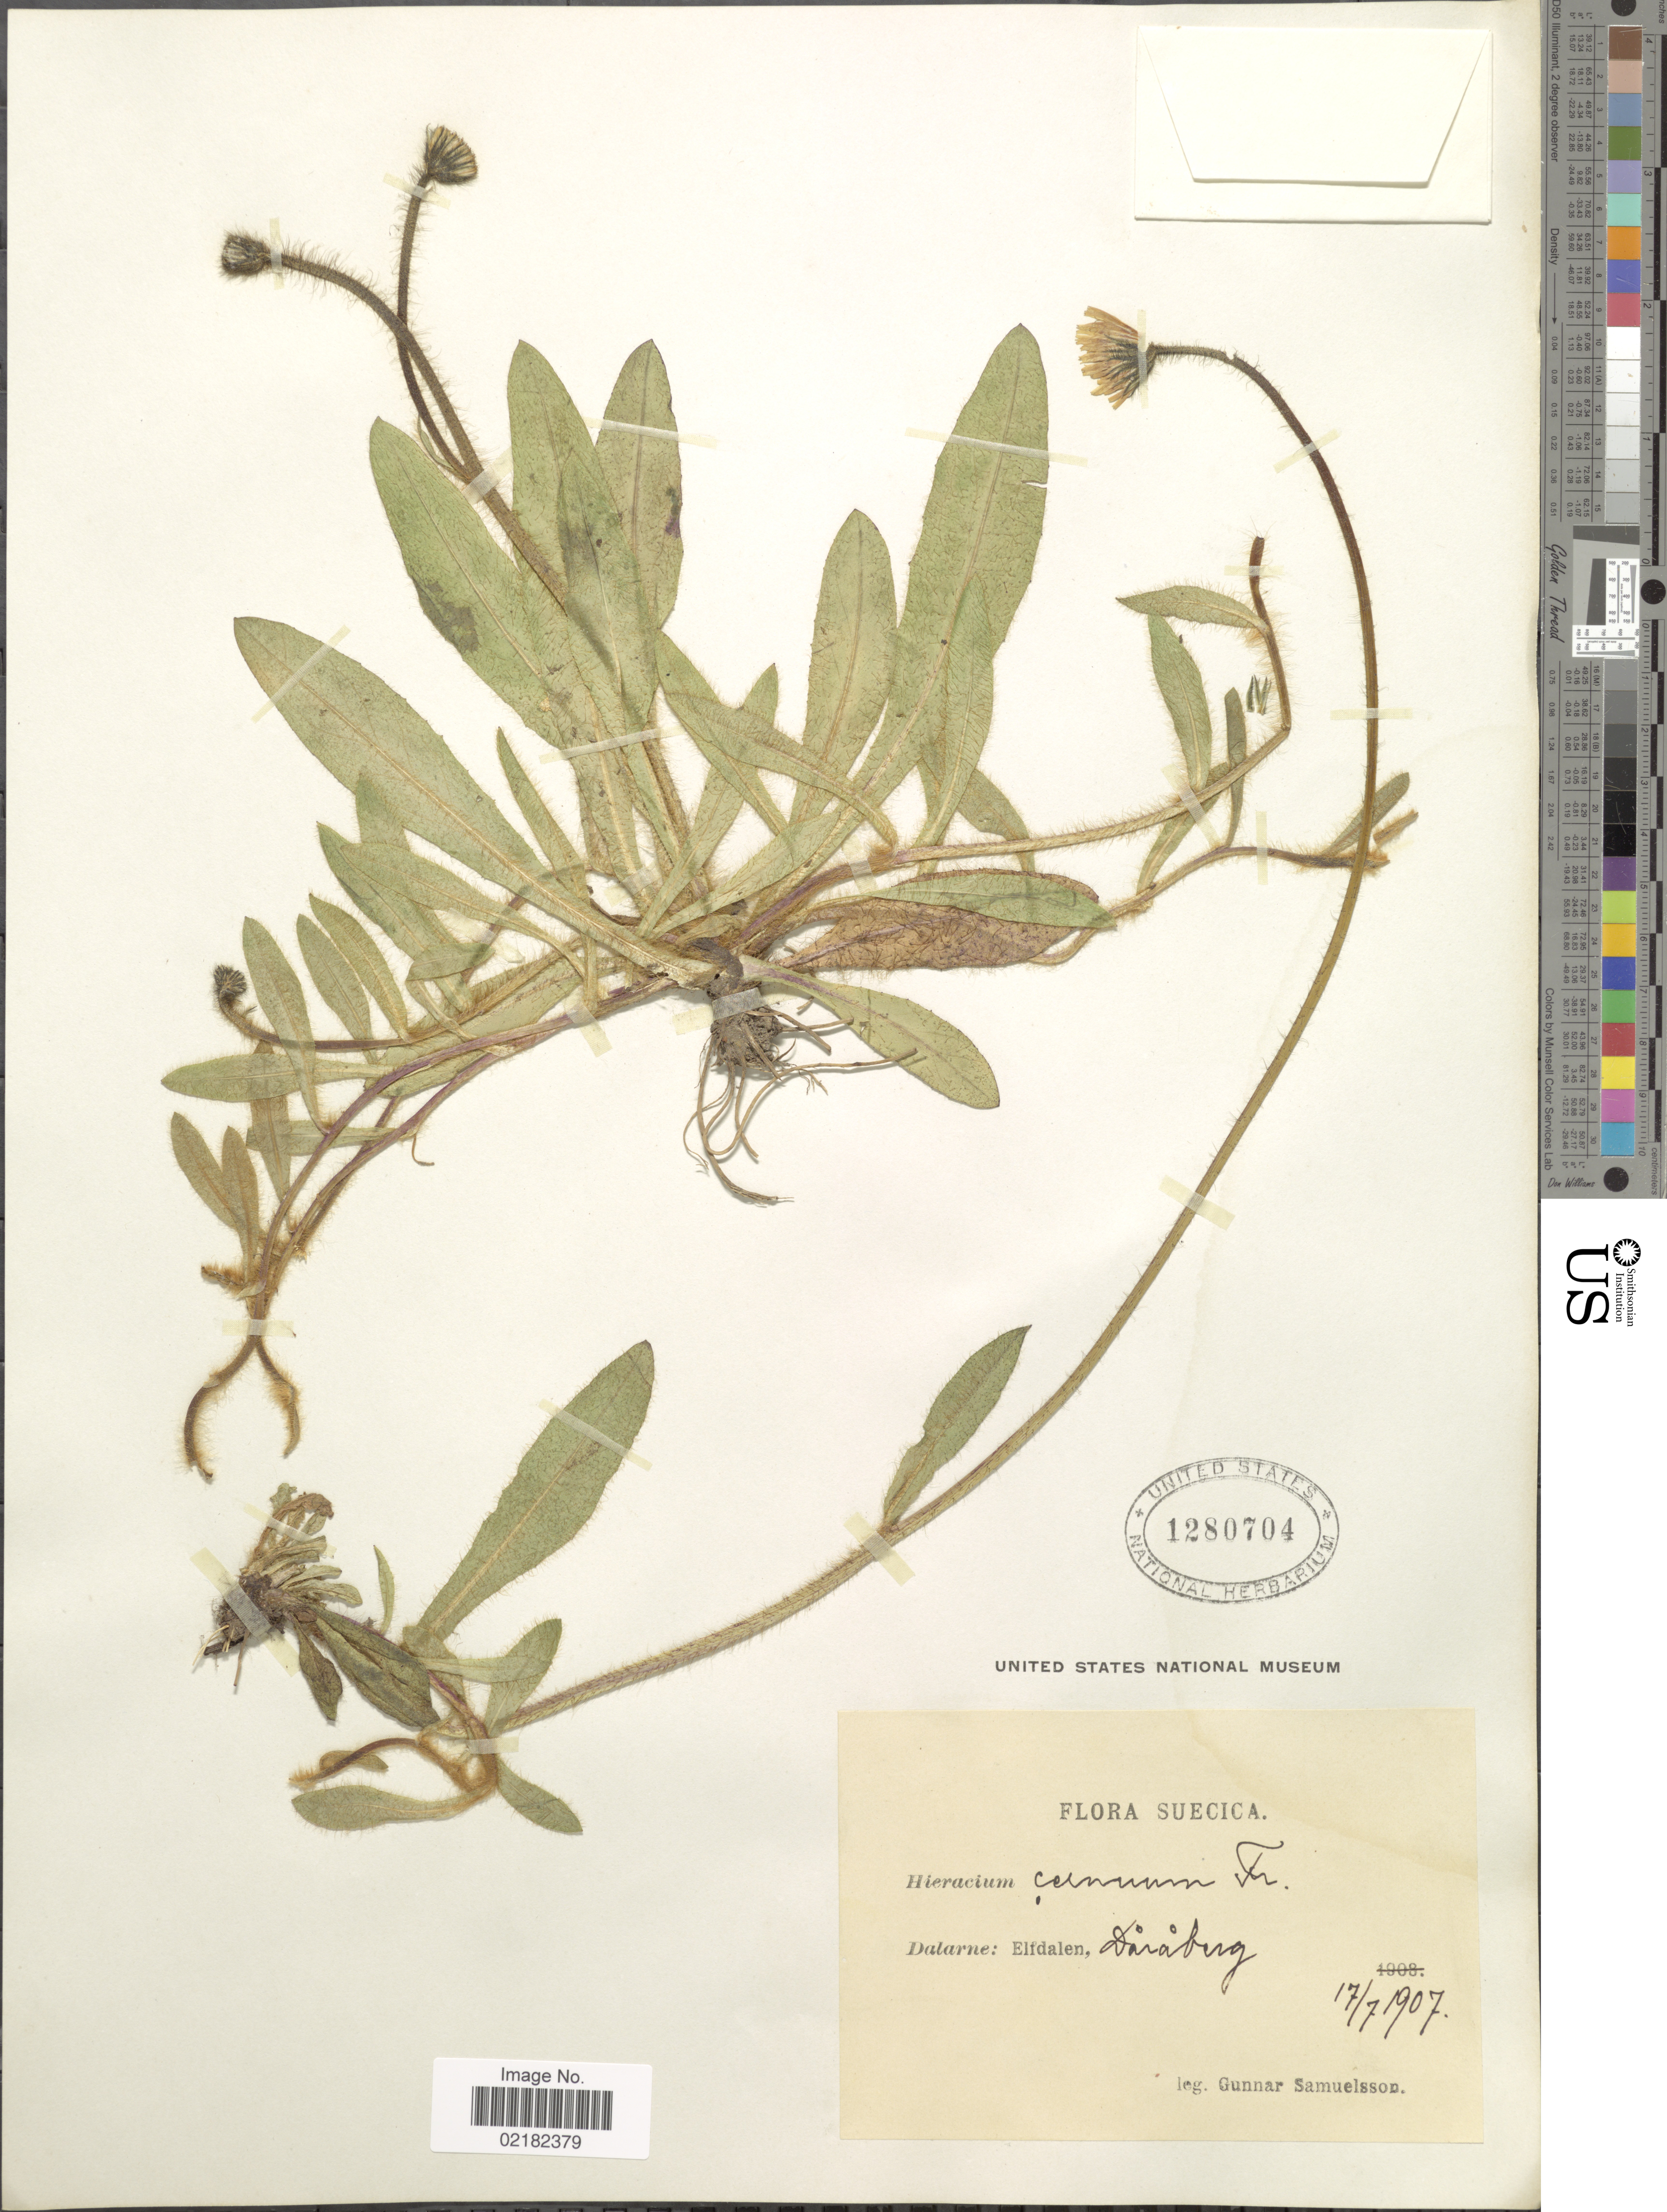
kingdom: Plantae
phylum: Tracheophyta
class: Magnoliopsida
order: Asterales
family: Asteraceae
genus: Hieracium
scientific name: Hieracium canum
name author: Peter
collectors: G. Samuelsson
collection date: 1907-07-17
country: Sweden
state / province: Dalarna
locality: Elfdalen, Daraberg.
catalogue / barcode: US 1280704